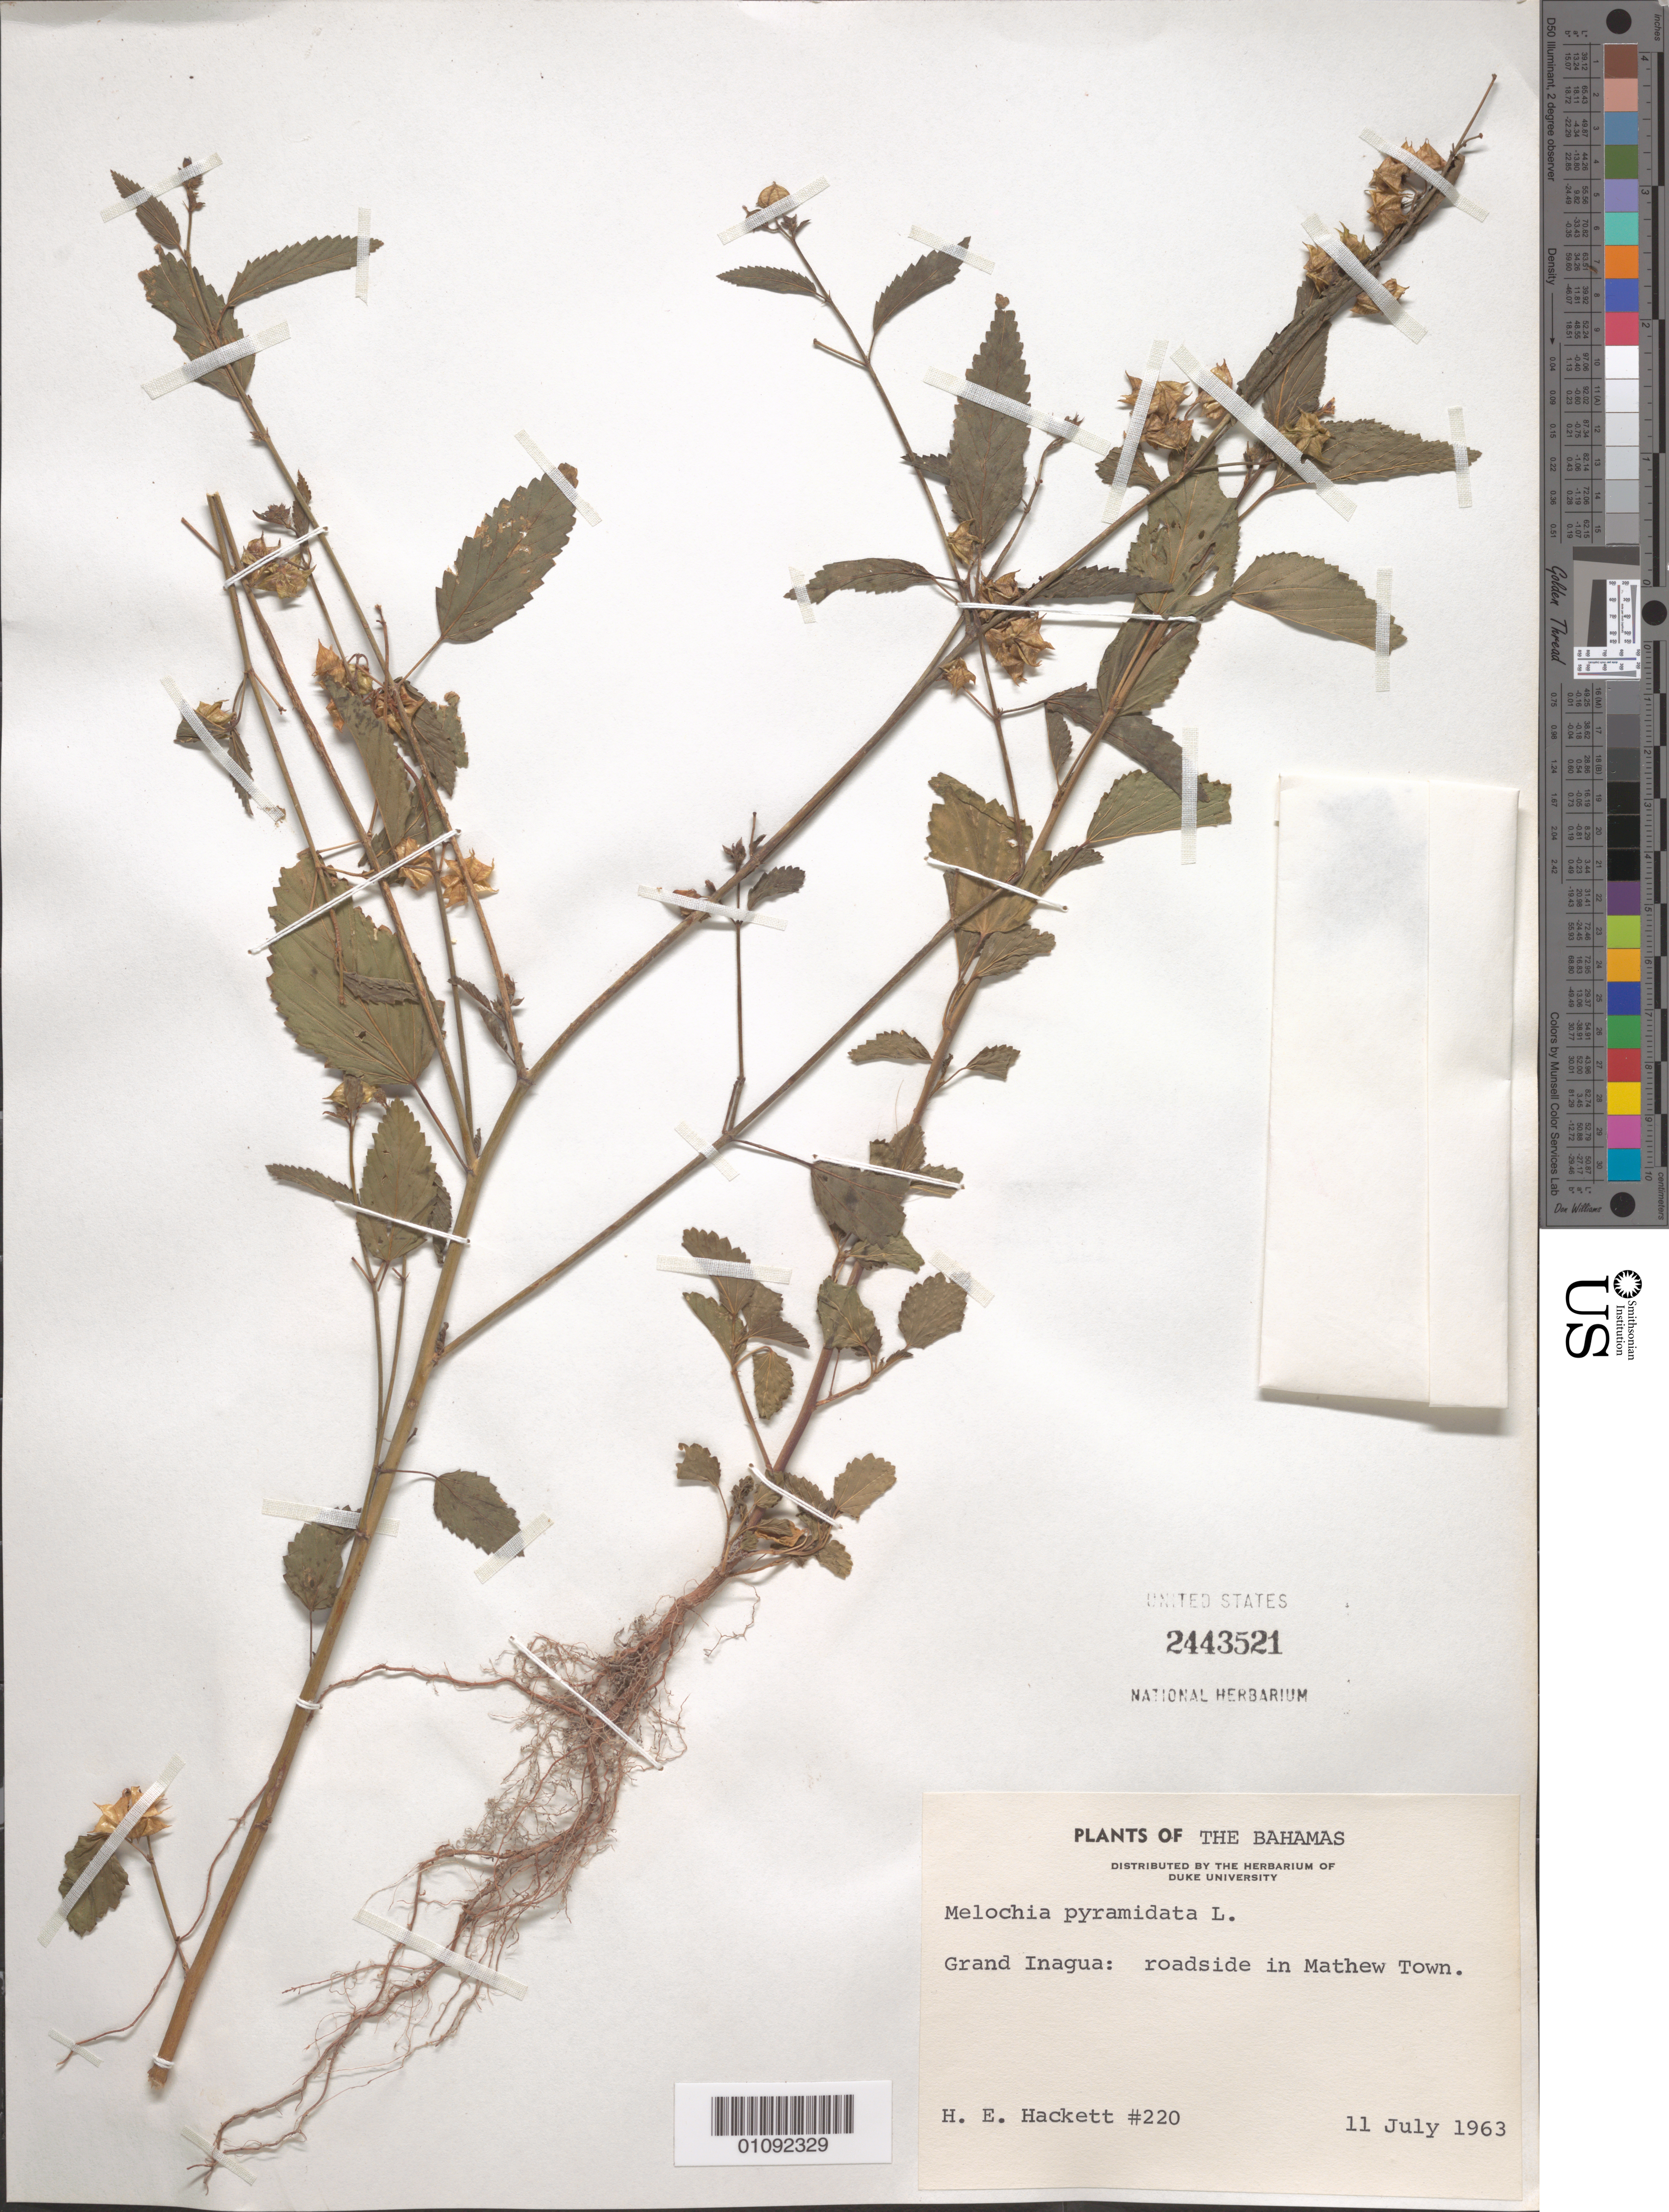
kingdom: Plantae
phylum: Tracheophyta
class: Magnoliopsida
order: Malvales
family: Malvaceae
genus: Melochia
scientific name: Melochia pyramidata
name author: L.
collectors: H. E. Hackett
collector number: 220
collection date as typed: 11 Jul 1963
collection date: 1963-07-11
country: Bahamas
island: Great Inagua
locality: Grand Inagua: roadside in Mathew Town.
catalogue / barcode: US 2443521